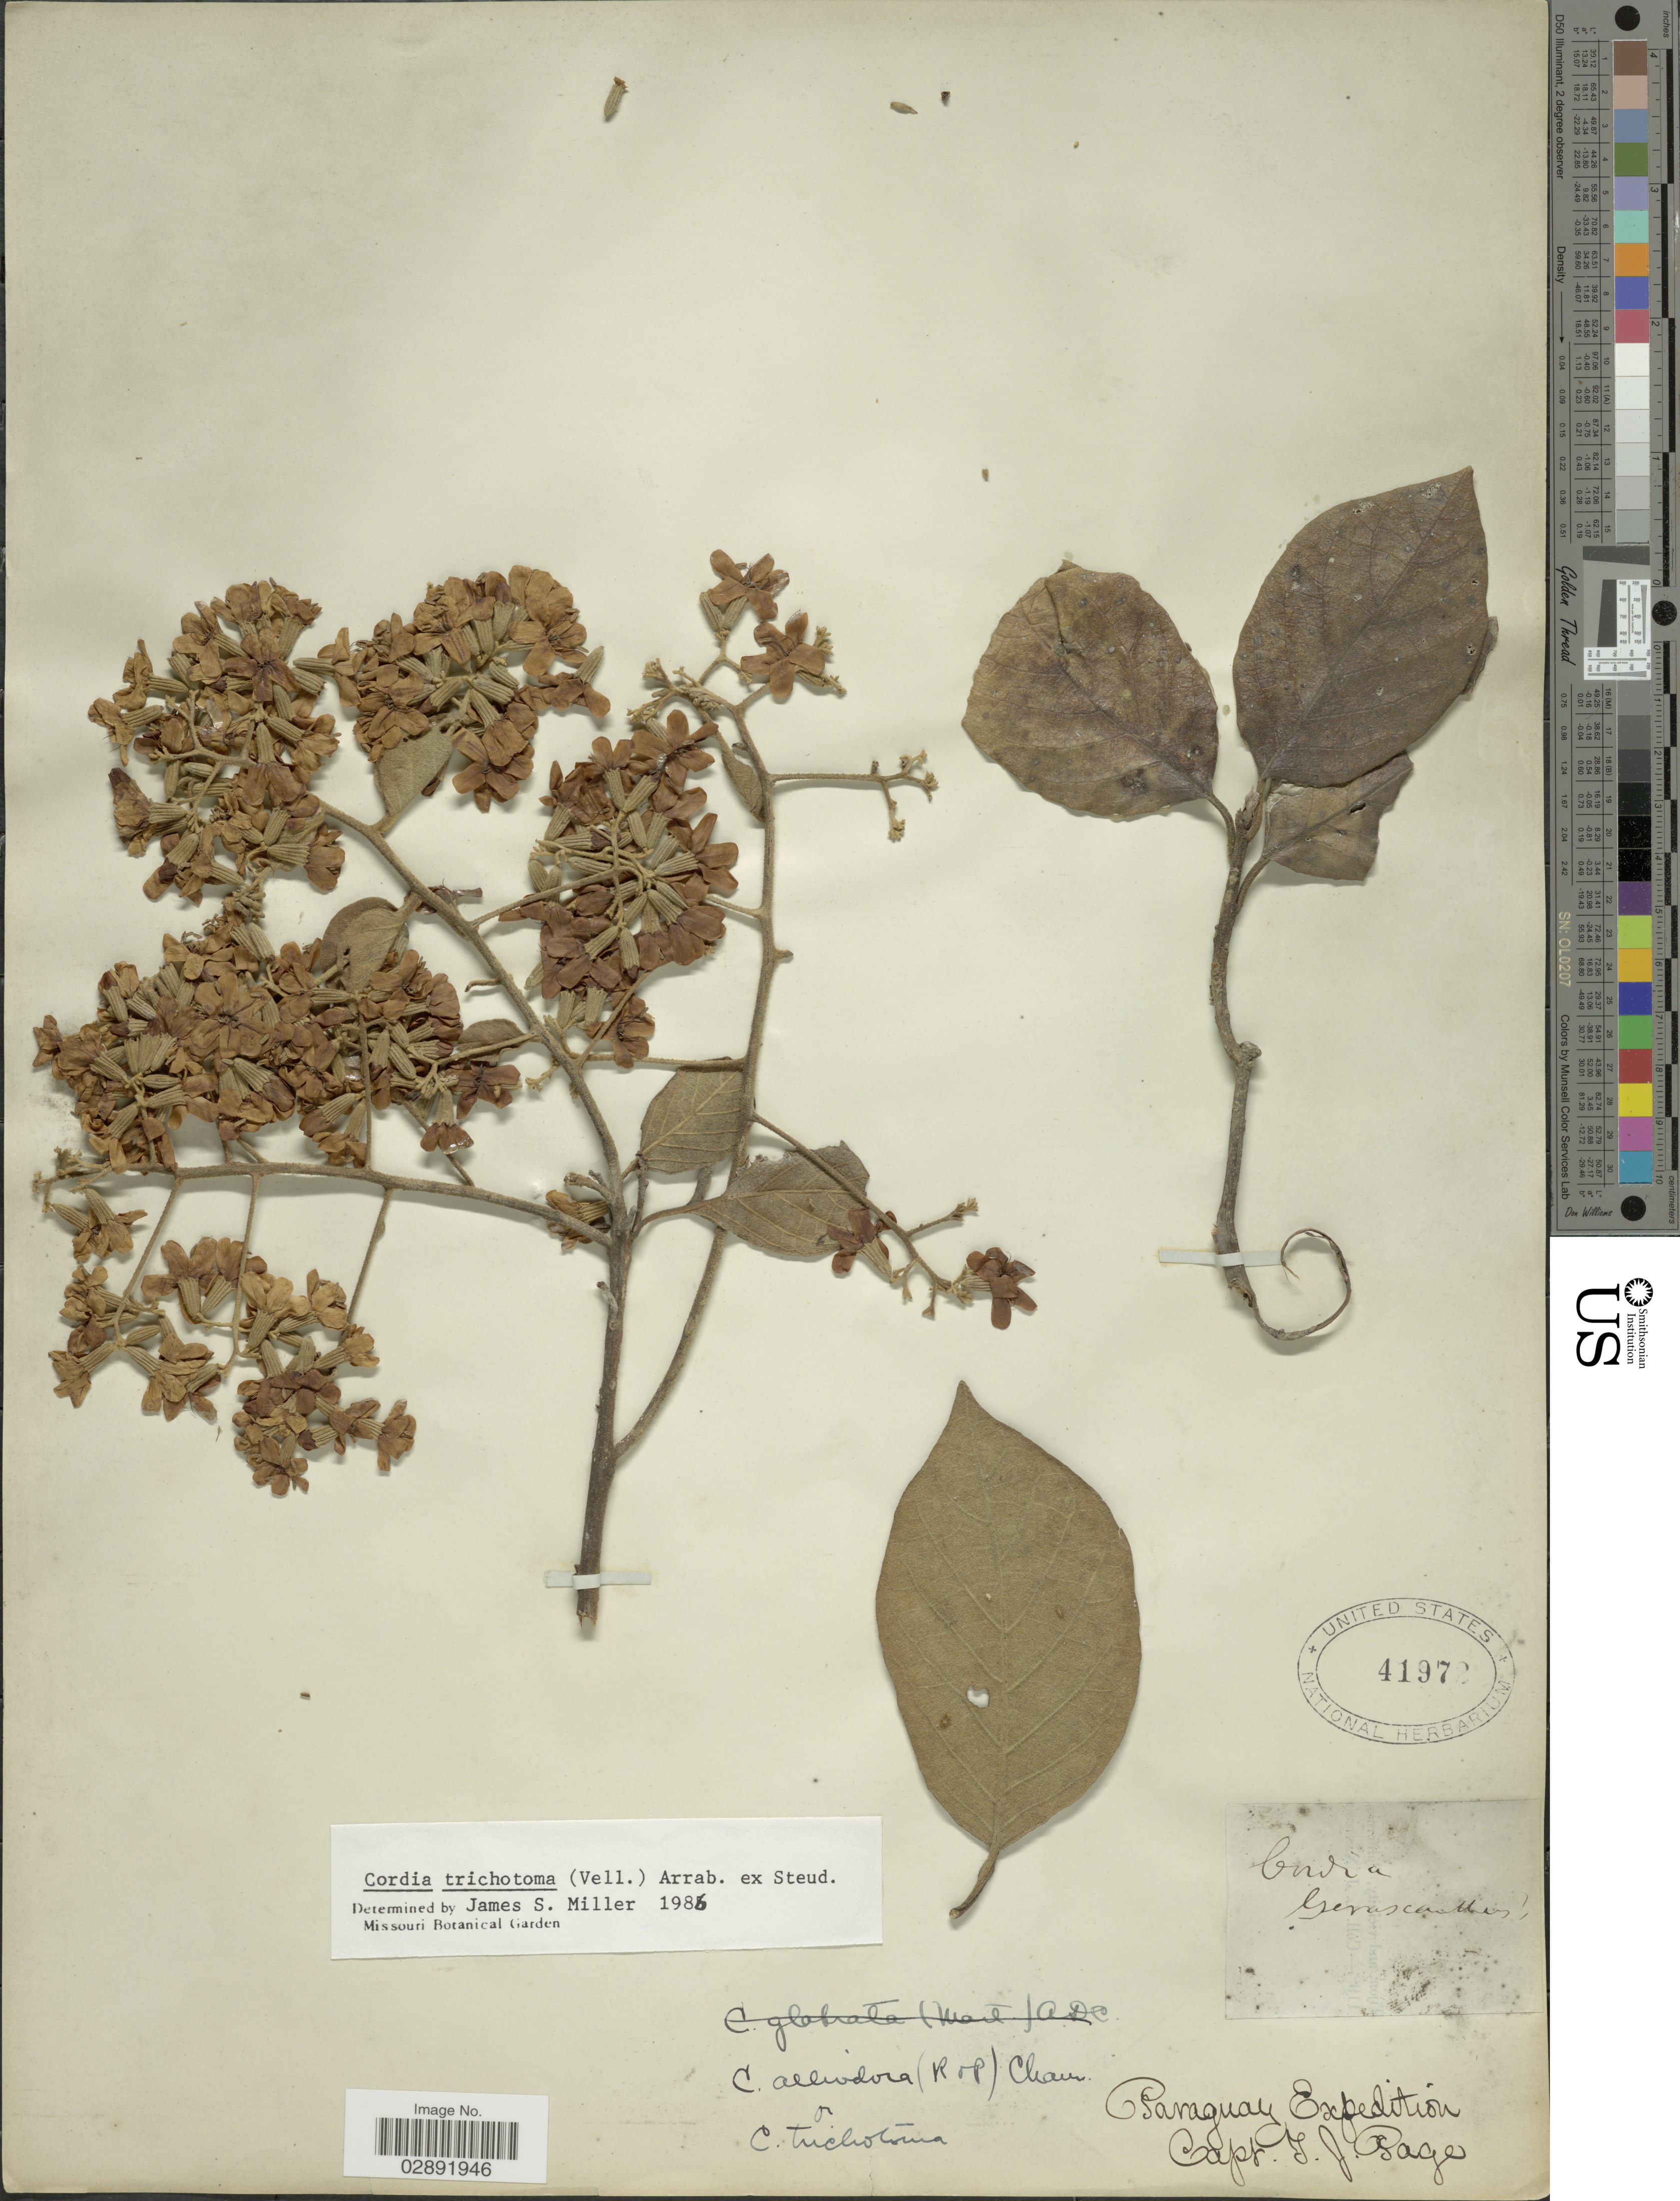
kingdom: Plantae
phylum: Tracheophyta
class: Magnoliopsida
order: Boraginales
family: Cordiaceae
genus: Cordia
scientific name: Cordia trichotoma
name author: (Vell.) Arráb. ex Steud.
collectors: T. J. Page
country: Paraguay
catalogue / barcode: US 41972